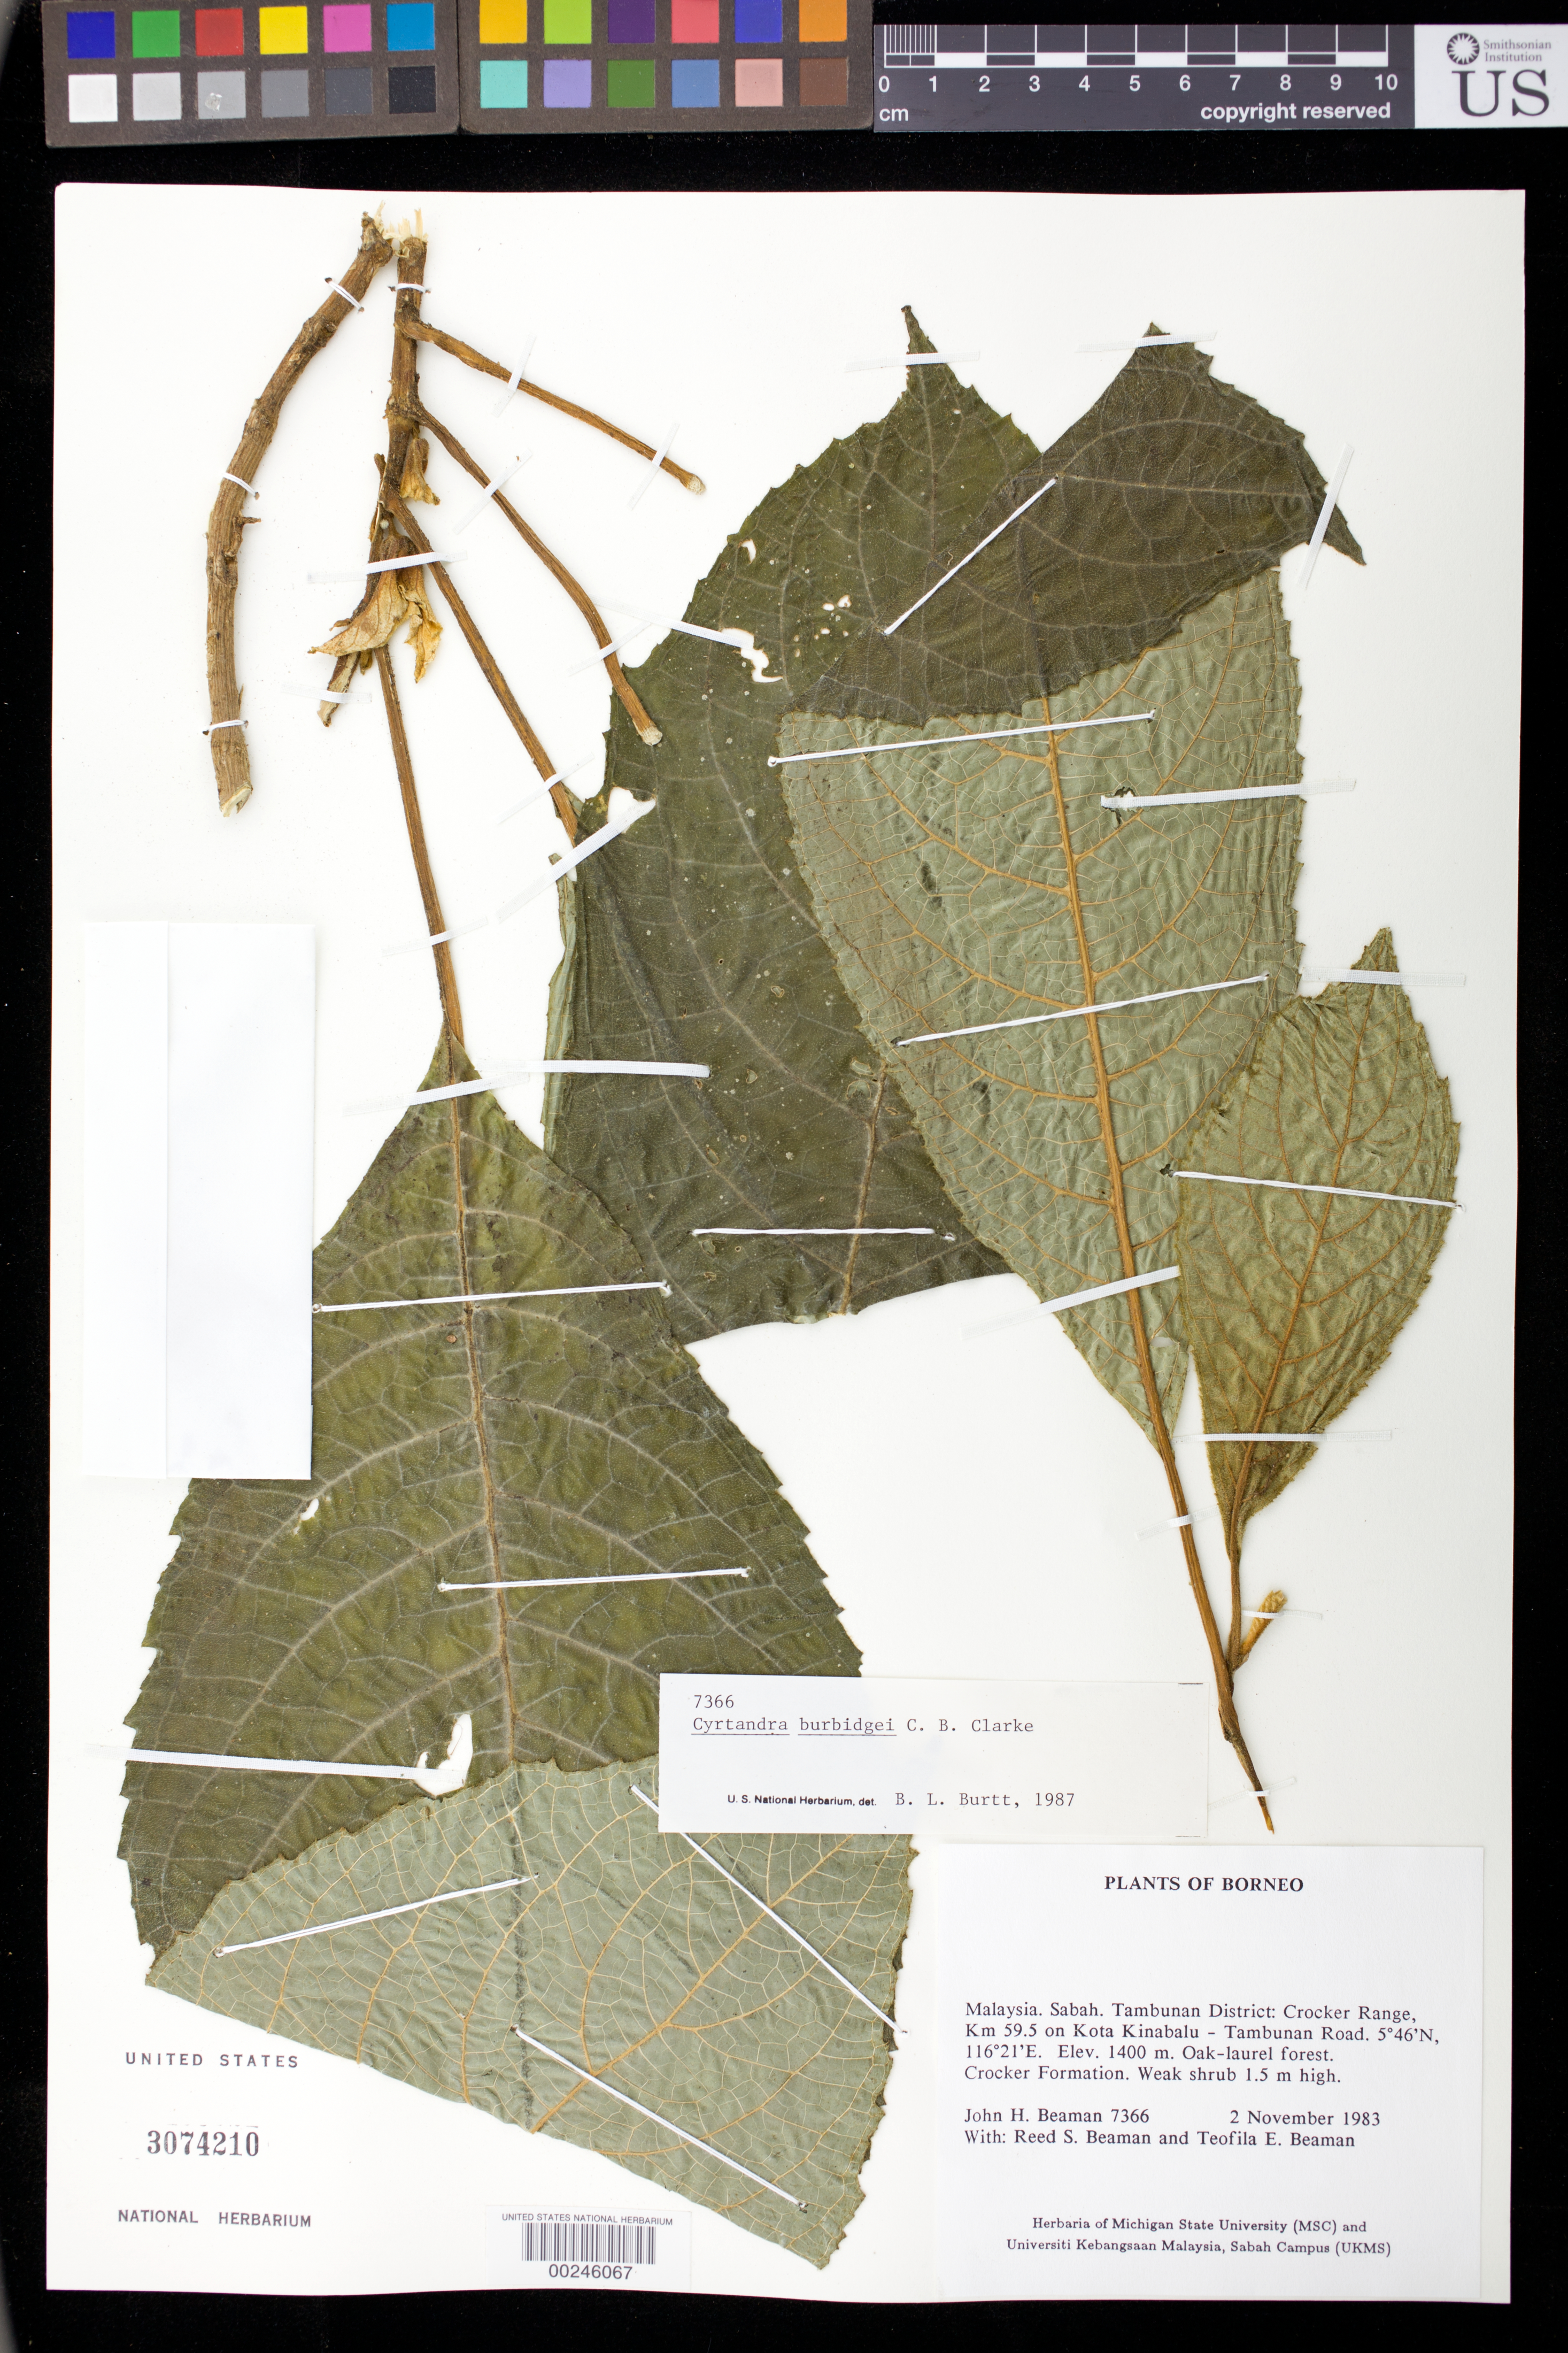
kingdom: Plantae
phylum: Tracheophyta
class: Magnoliopsida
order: Lamiales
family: Gesneriaceae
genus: Cyrtandra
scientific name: Cyrtandra burbidgei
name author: C.B. Clarke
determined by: Burtt, B. L.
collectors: J. H. Beaman, R. S. Beaman & T. E. Beaman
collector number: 7366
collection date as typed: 02 Nov 1983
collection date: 1983-11-02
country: Malaysia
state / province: Sabah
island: Borneo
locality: Tambunan dist, crocker range, km 59.5 on kota kinabalu - tambunan road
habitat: Oak-laurel forest, crocker formation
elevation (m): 1400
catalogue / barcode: US 3074210